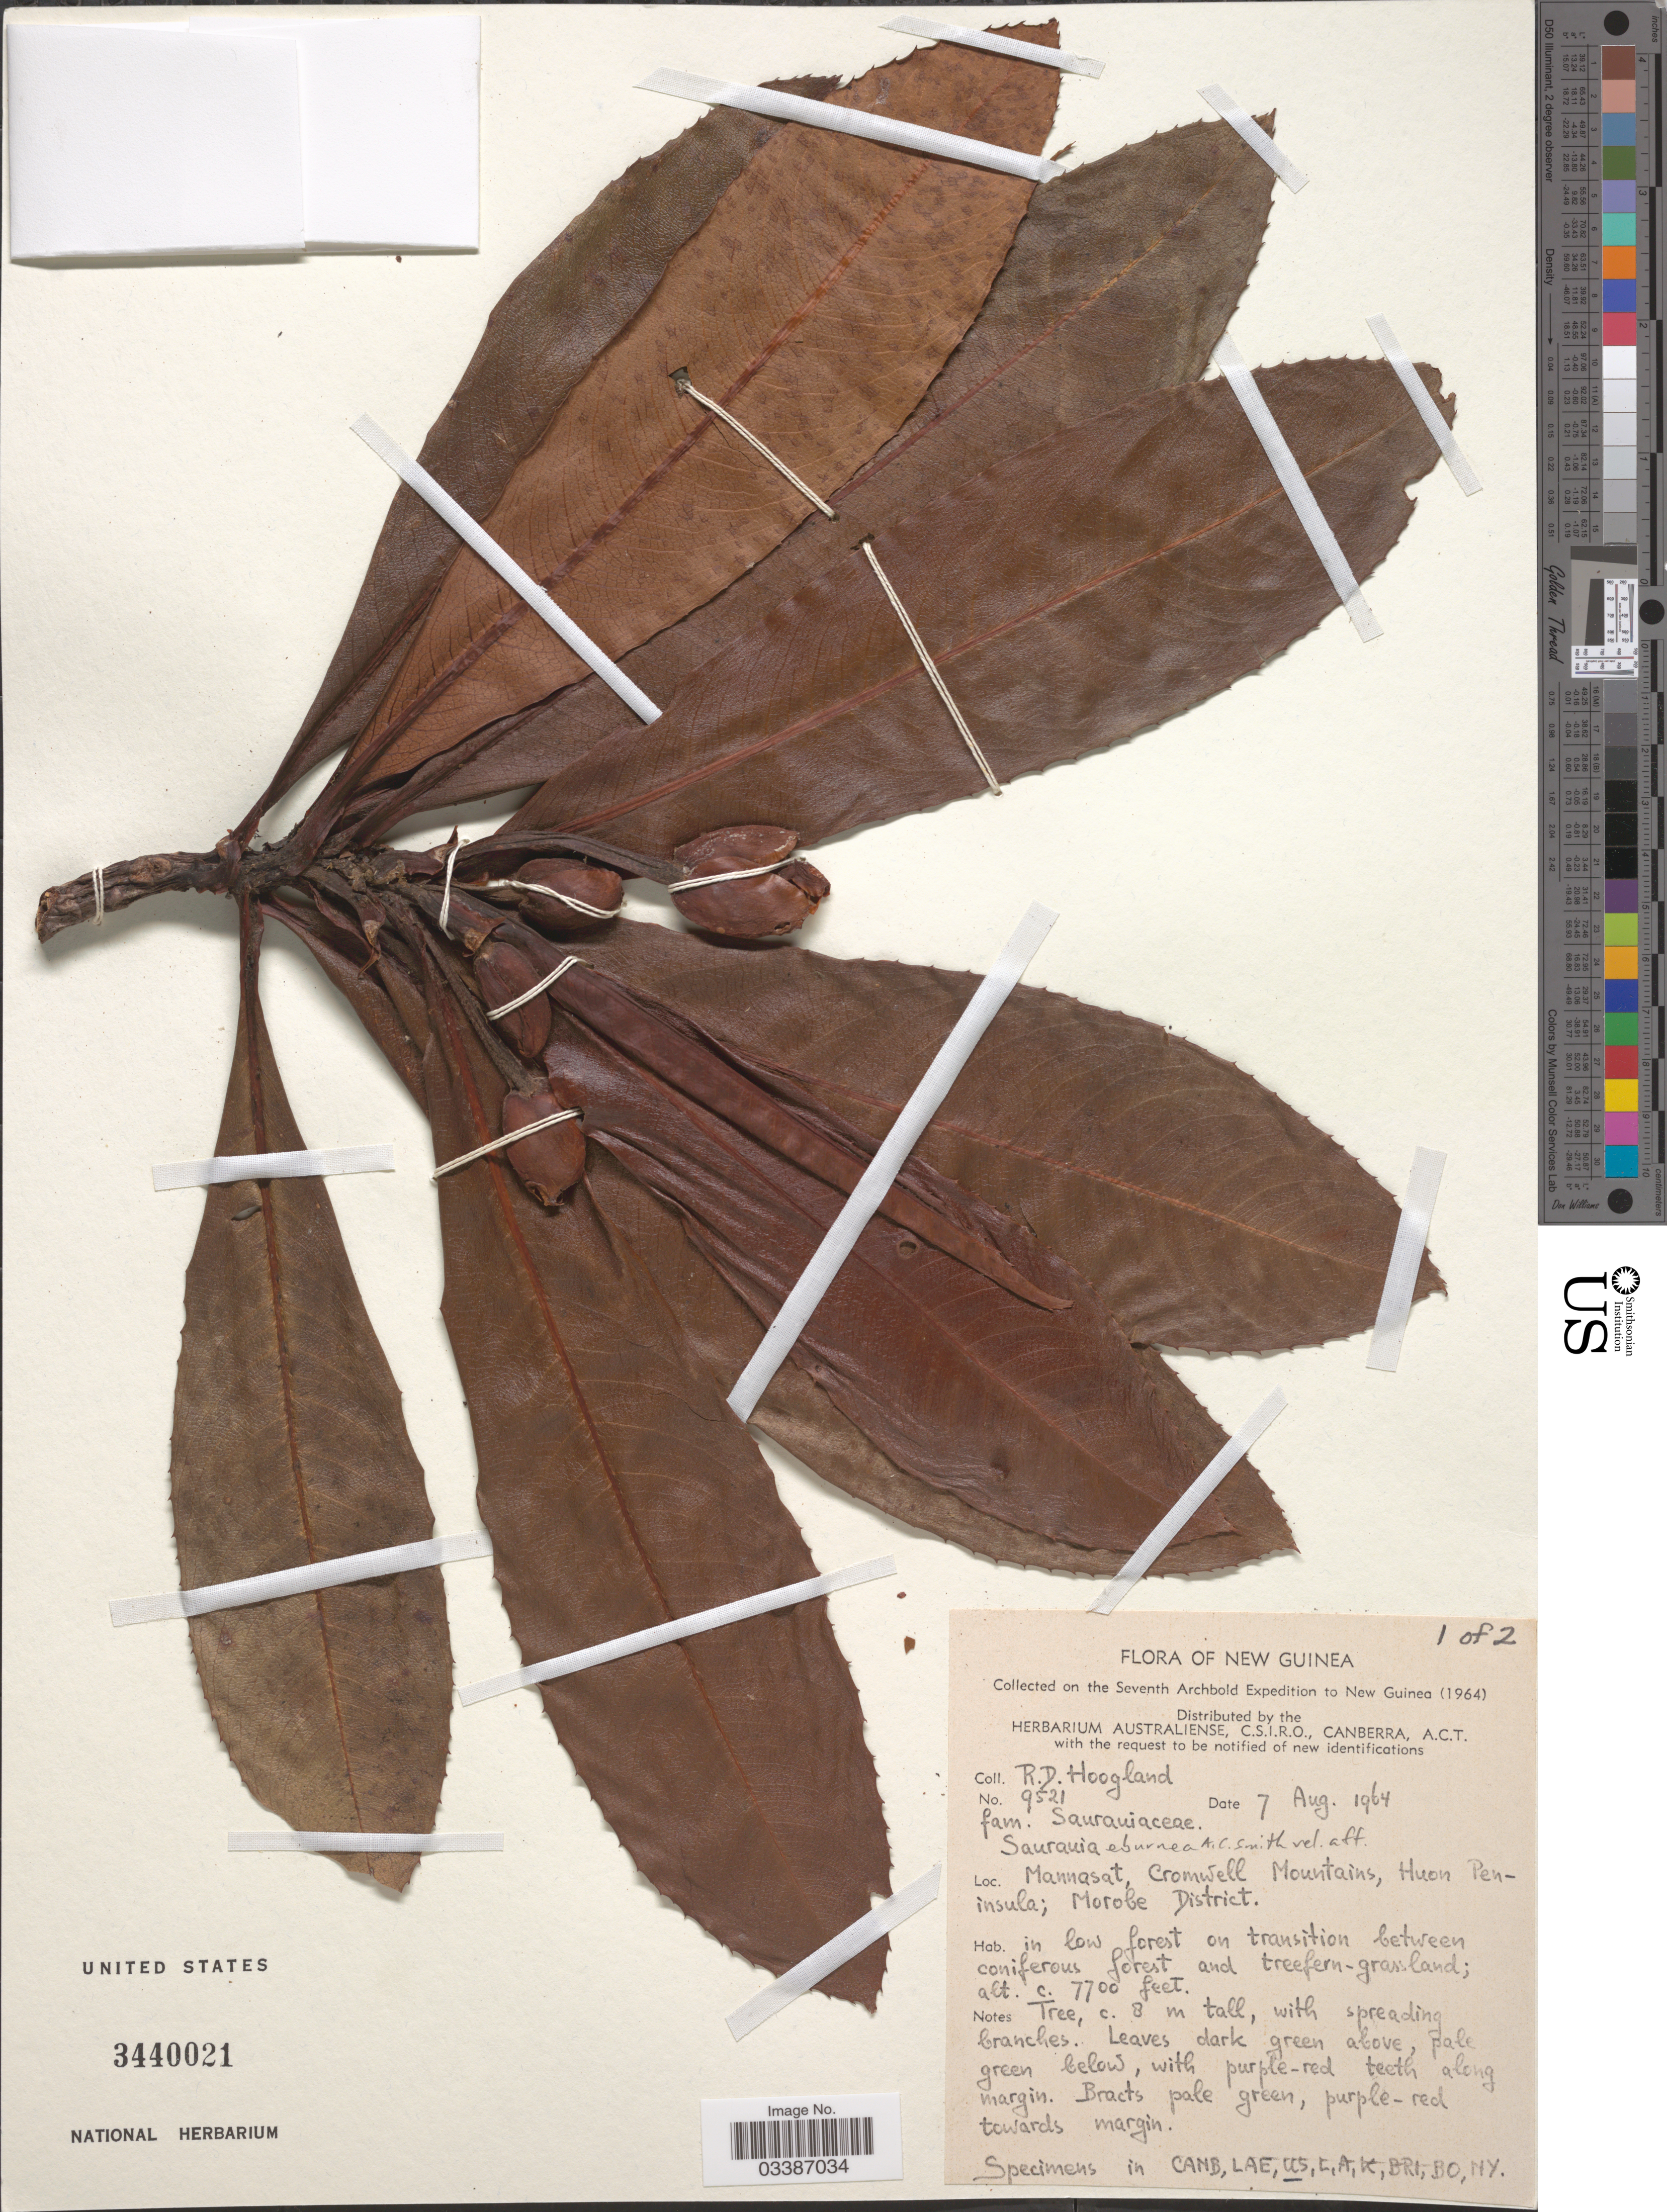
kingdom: Plantae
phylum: Tracheophyta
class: Magnoliopsida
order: Ericales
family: Actinidiaceae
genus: Saurauia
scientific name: Saurauia eburnea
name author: A.C. Sm.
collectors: R. D. Hoogland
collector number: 9521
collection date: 1964-08-07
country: Papua New Guinea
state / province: Morobe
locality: New Guinea. Mannasat, Cromwell Mountains, Huon Peninsula; Morobe District.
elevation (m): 2347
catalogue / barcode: US 3440021